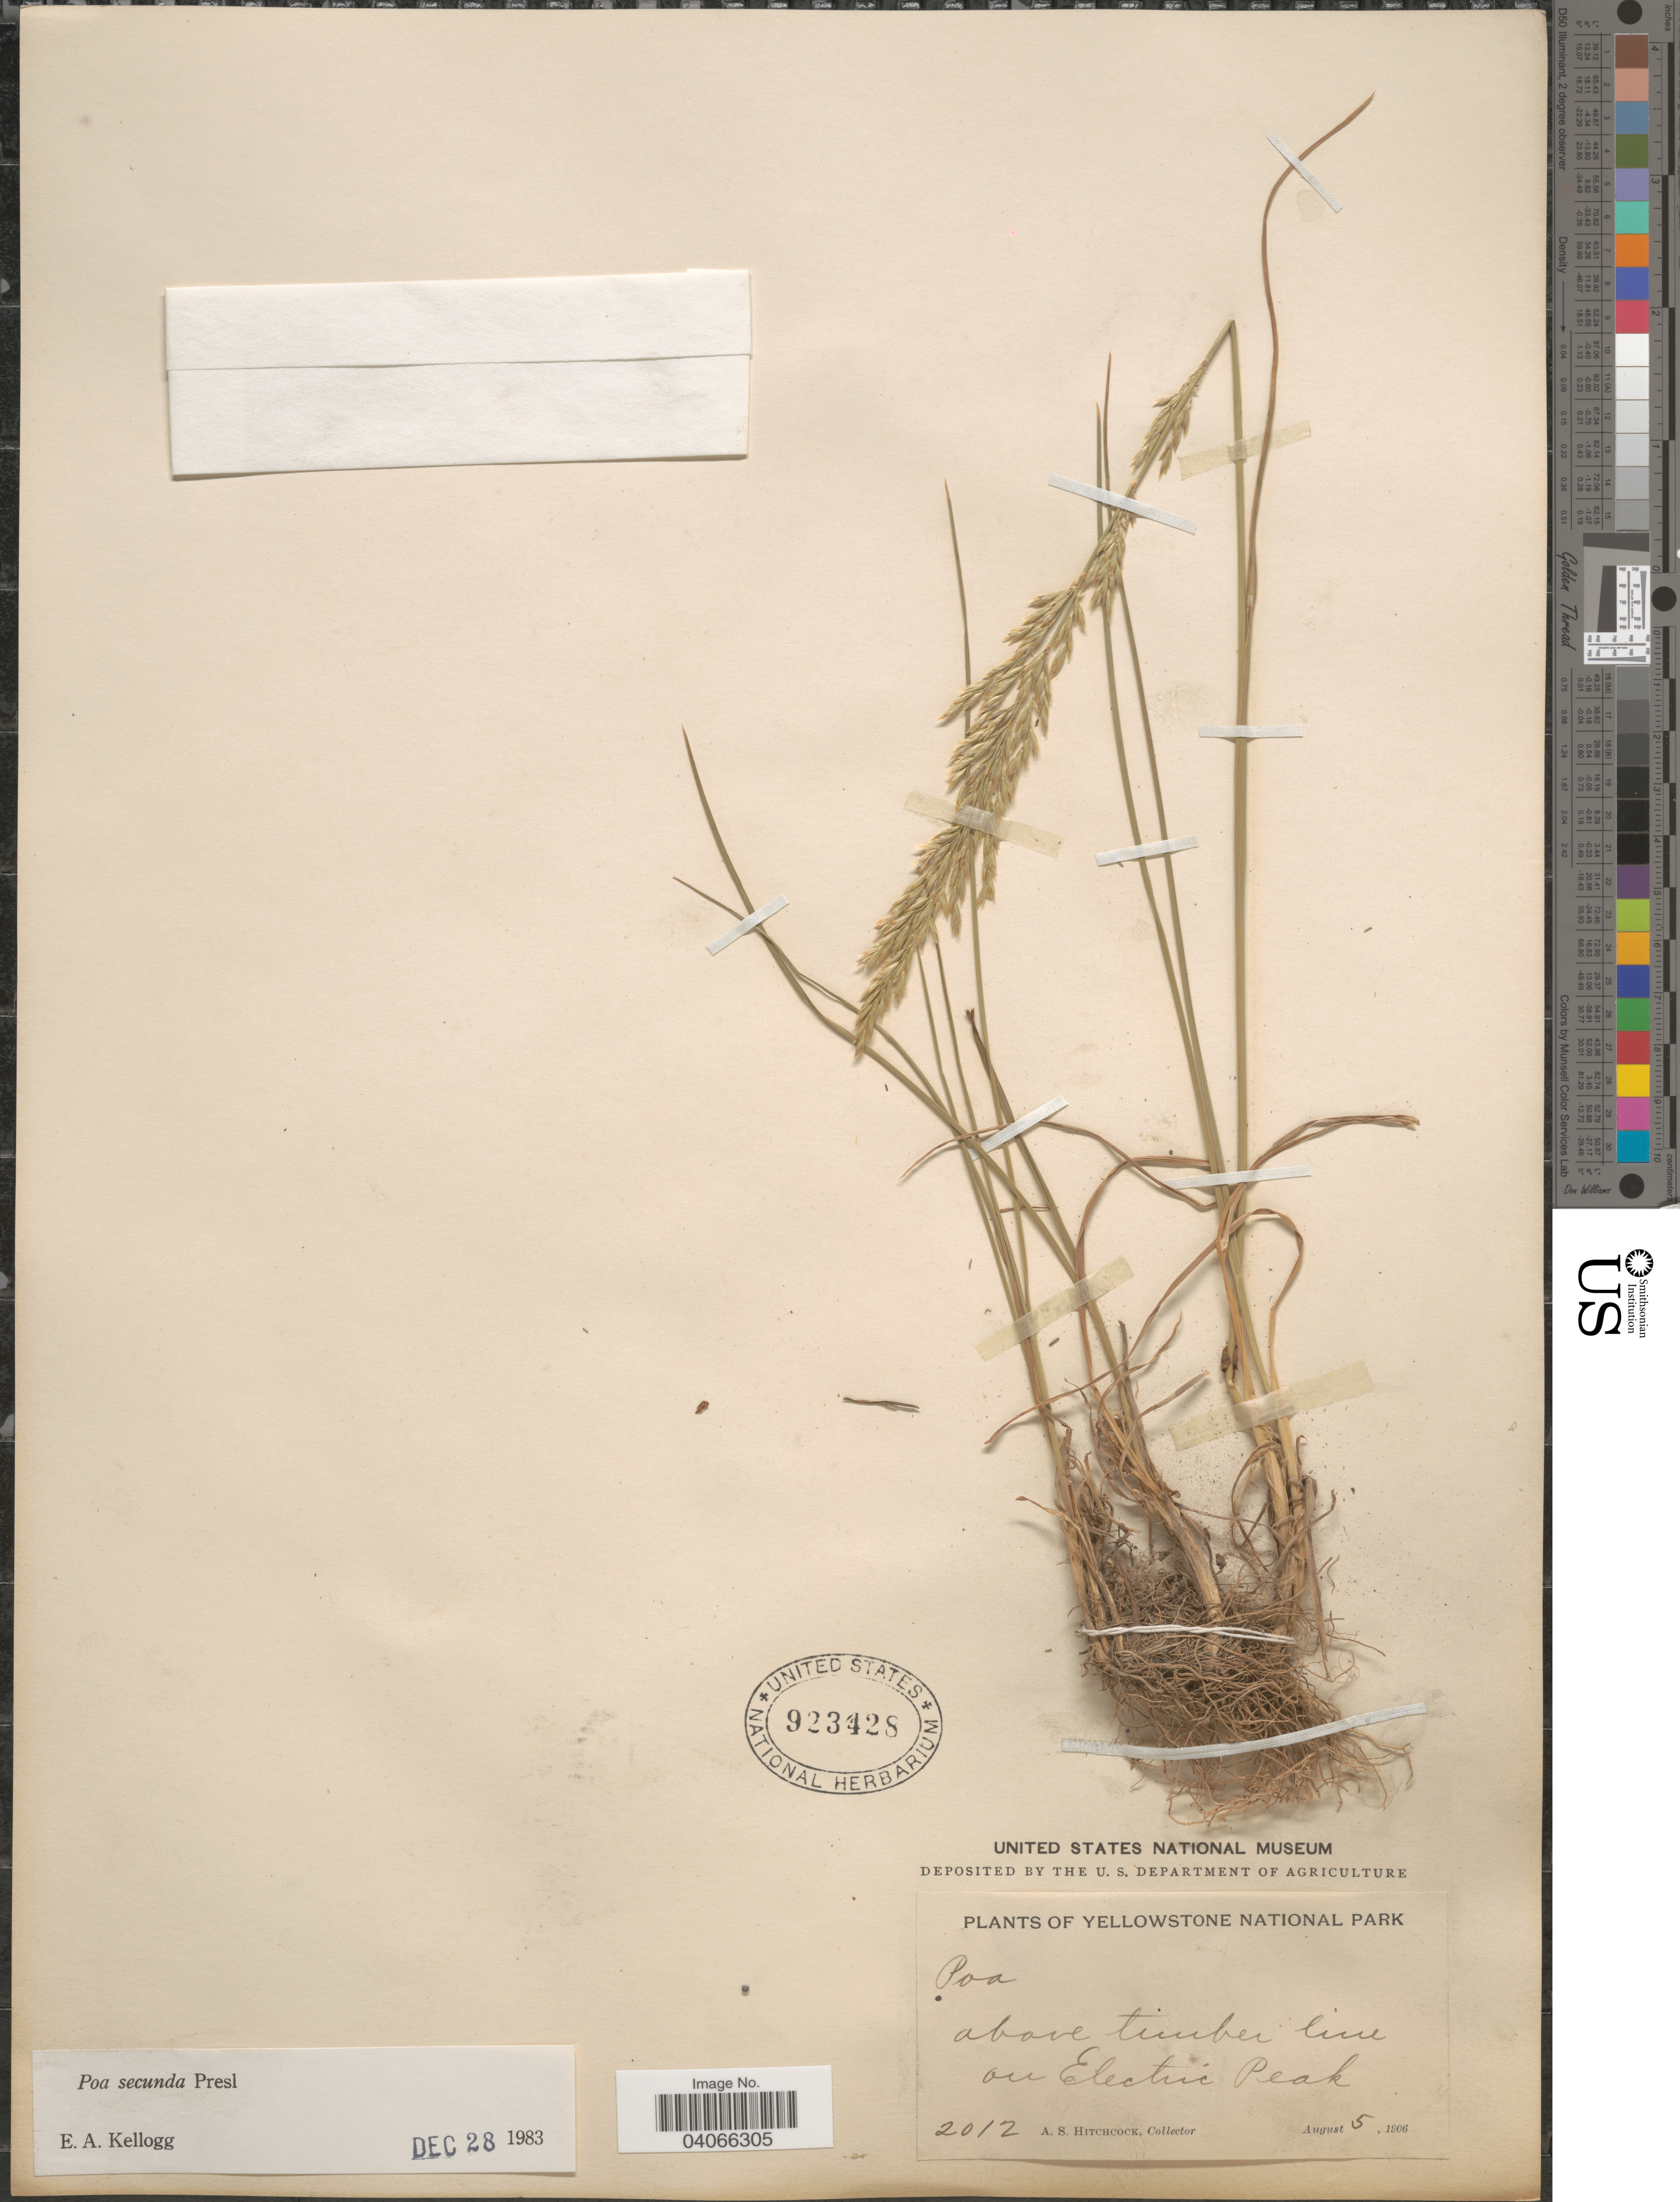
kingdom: Plantae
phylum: Tracheophyta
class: Liliopsida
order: Poales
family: Poaceae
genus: Poa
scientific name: Poa secunda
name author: J. Presl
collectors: A. S. Hitchcock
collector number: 2012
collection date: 1906-08-05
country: United States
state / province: Montana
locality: Yellowstone National Park. Above timber line on Electric Peak.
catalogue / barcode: US 923428